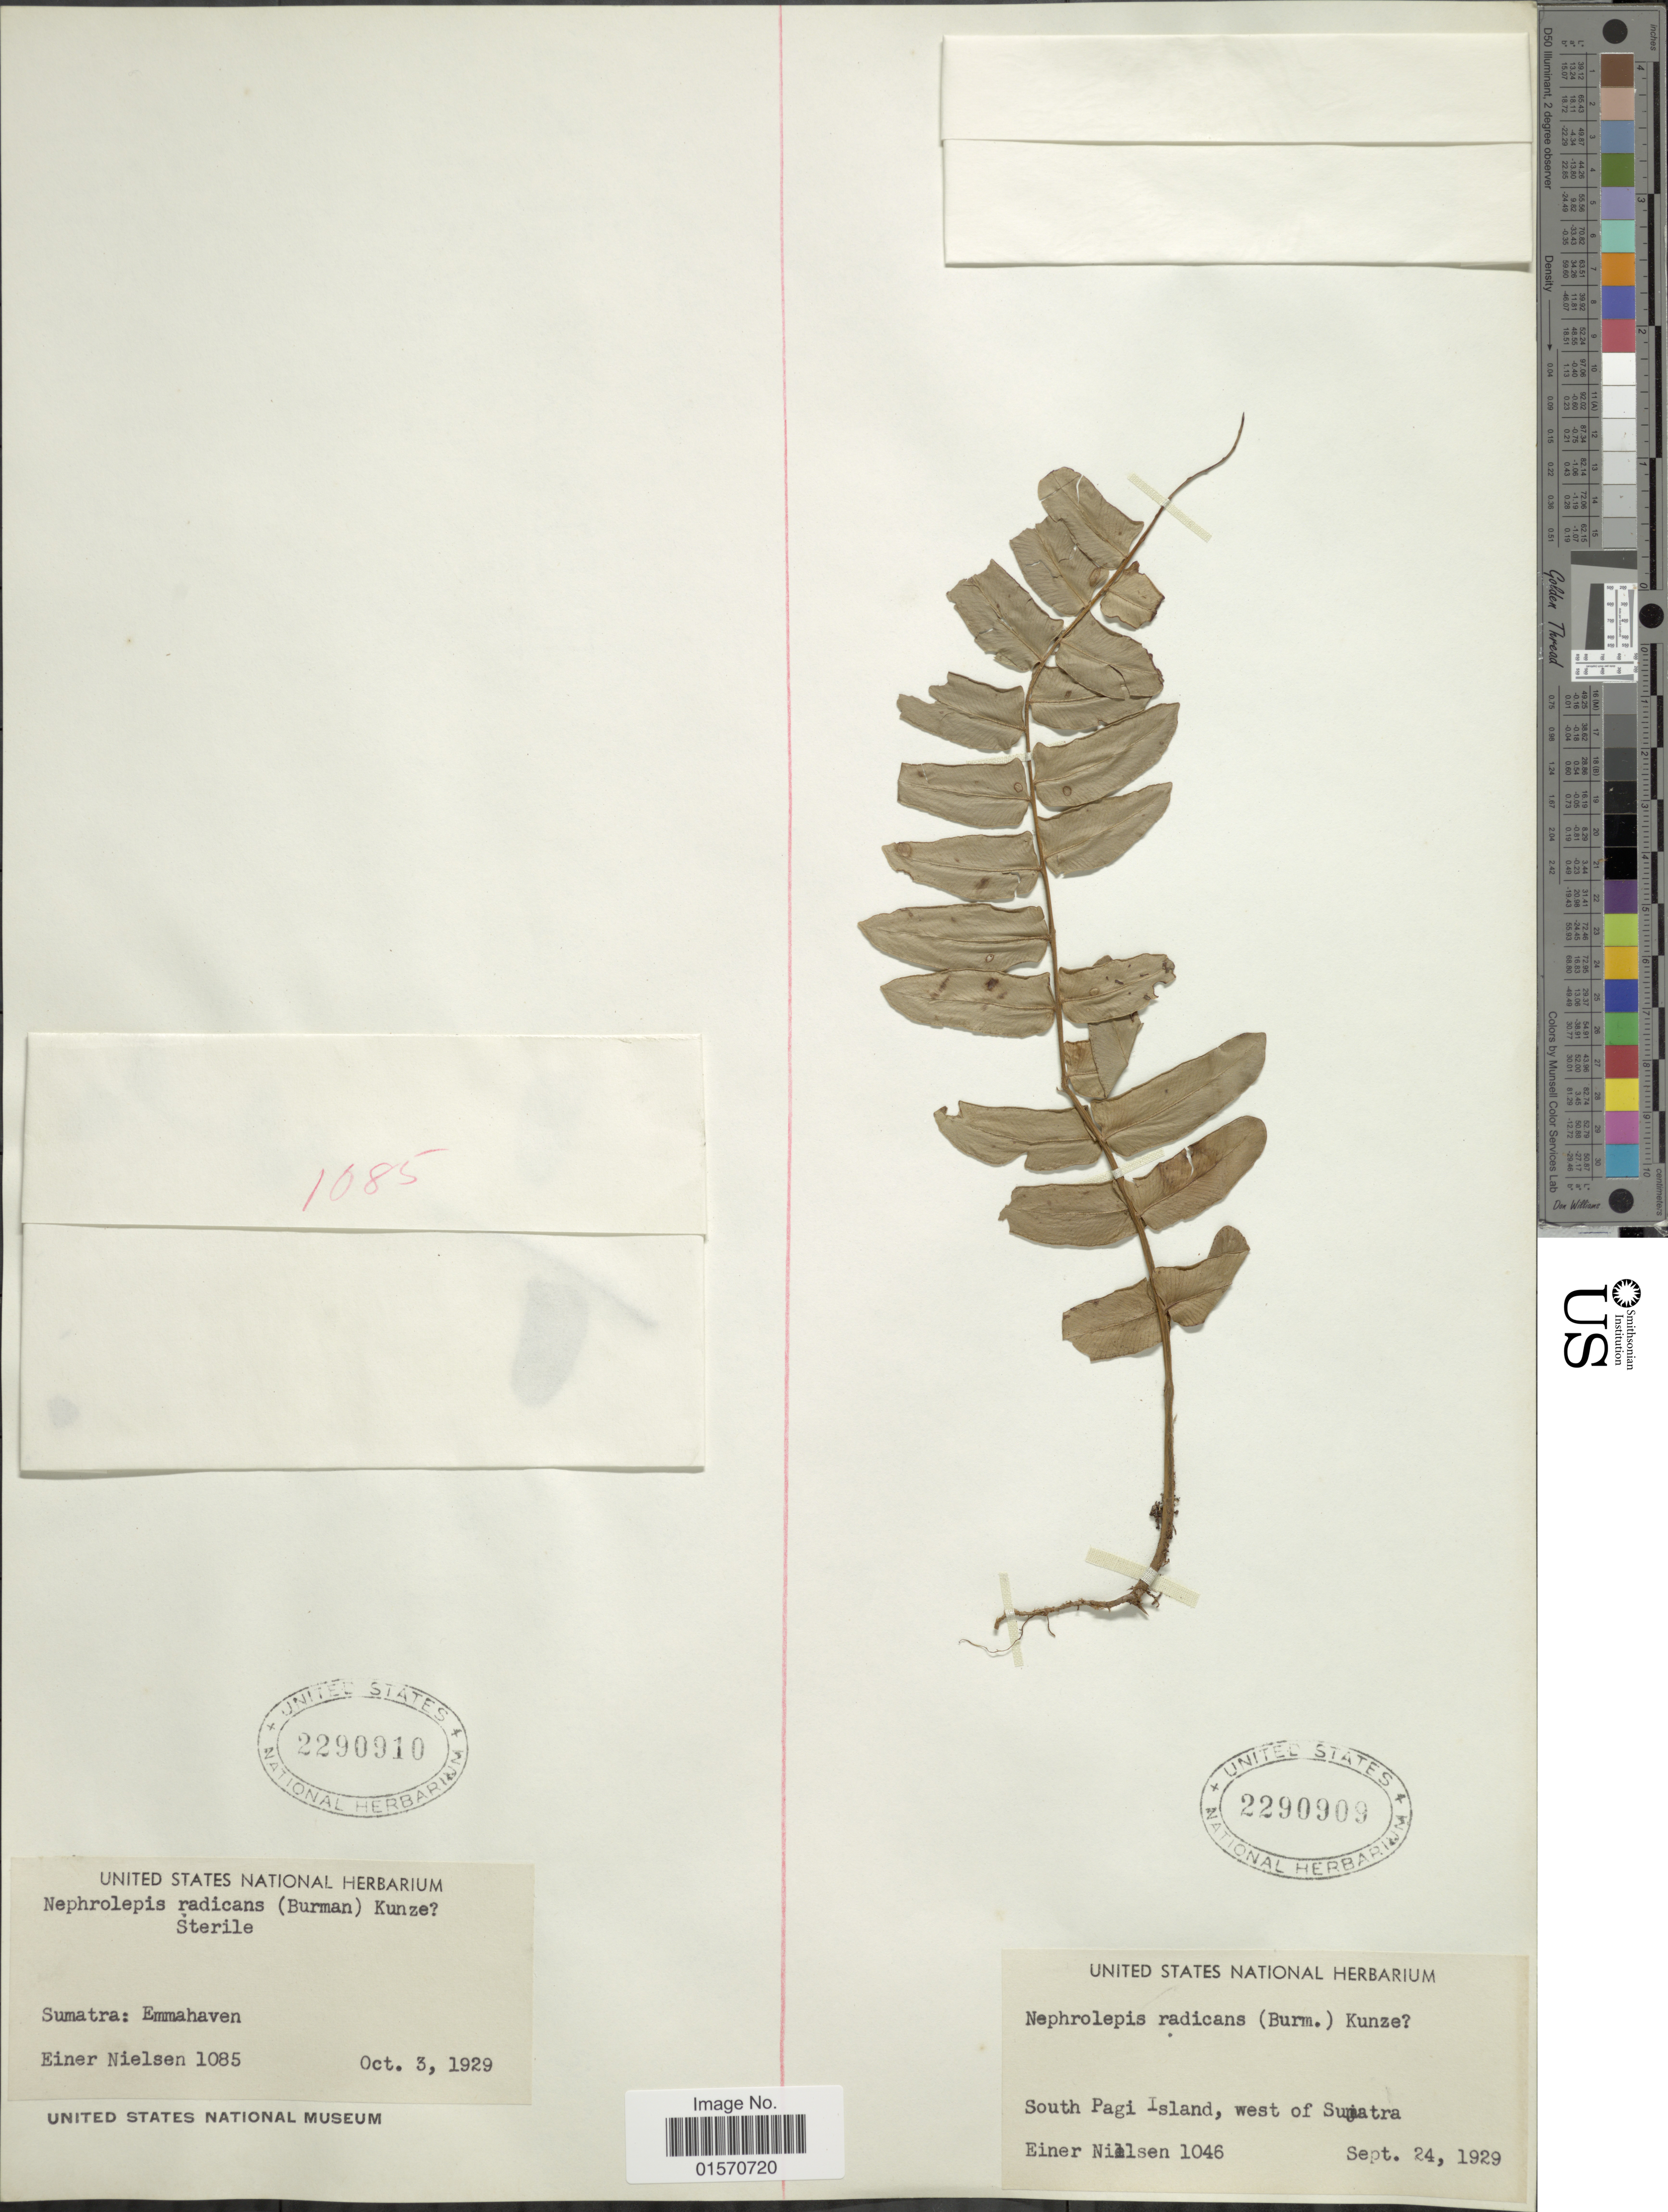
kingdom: Plantae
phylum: Tracheophyta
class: Polypodiopsida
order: Polypodiales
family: Nephrolepidaceae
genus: Nephrolepis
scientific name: Nephrolepis radicans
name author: (Burm.) Kuhn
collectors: E. Nielsen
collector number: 1085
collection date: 1929-10-03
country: Indonesia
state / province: Sumatra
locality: Emmahaven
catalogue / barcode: US 2290910-2